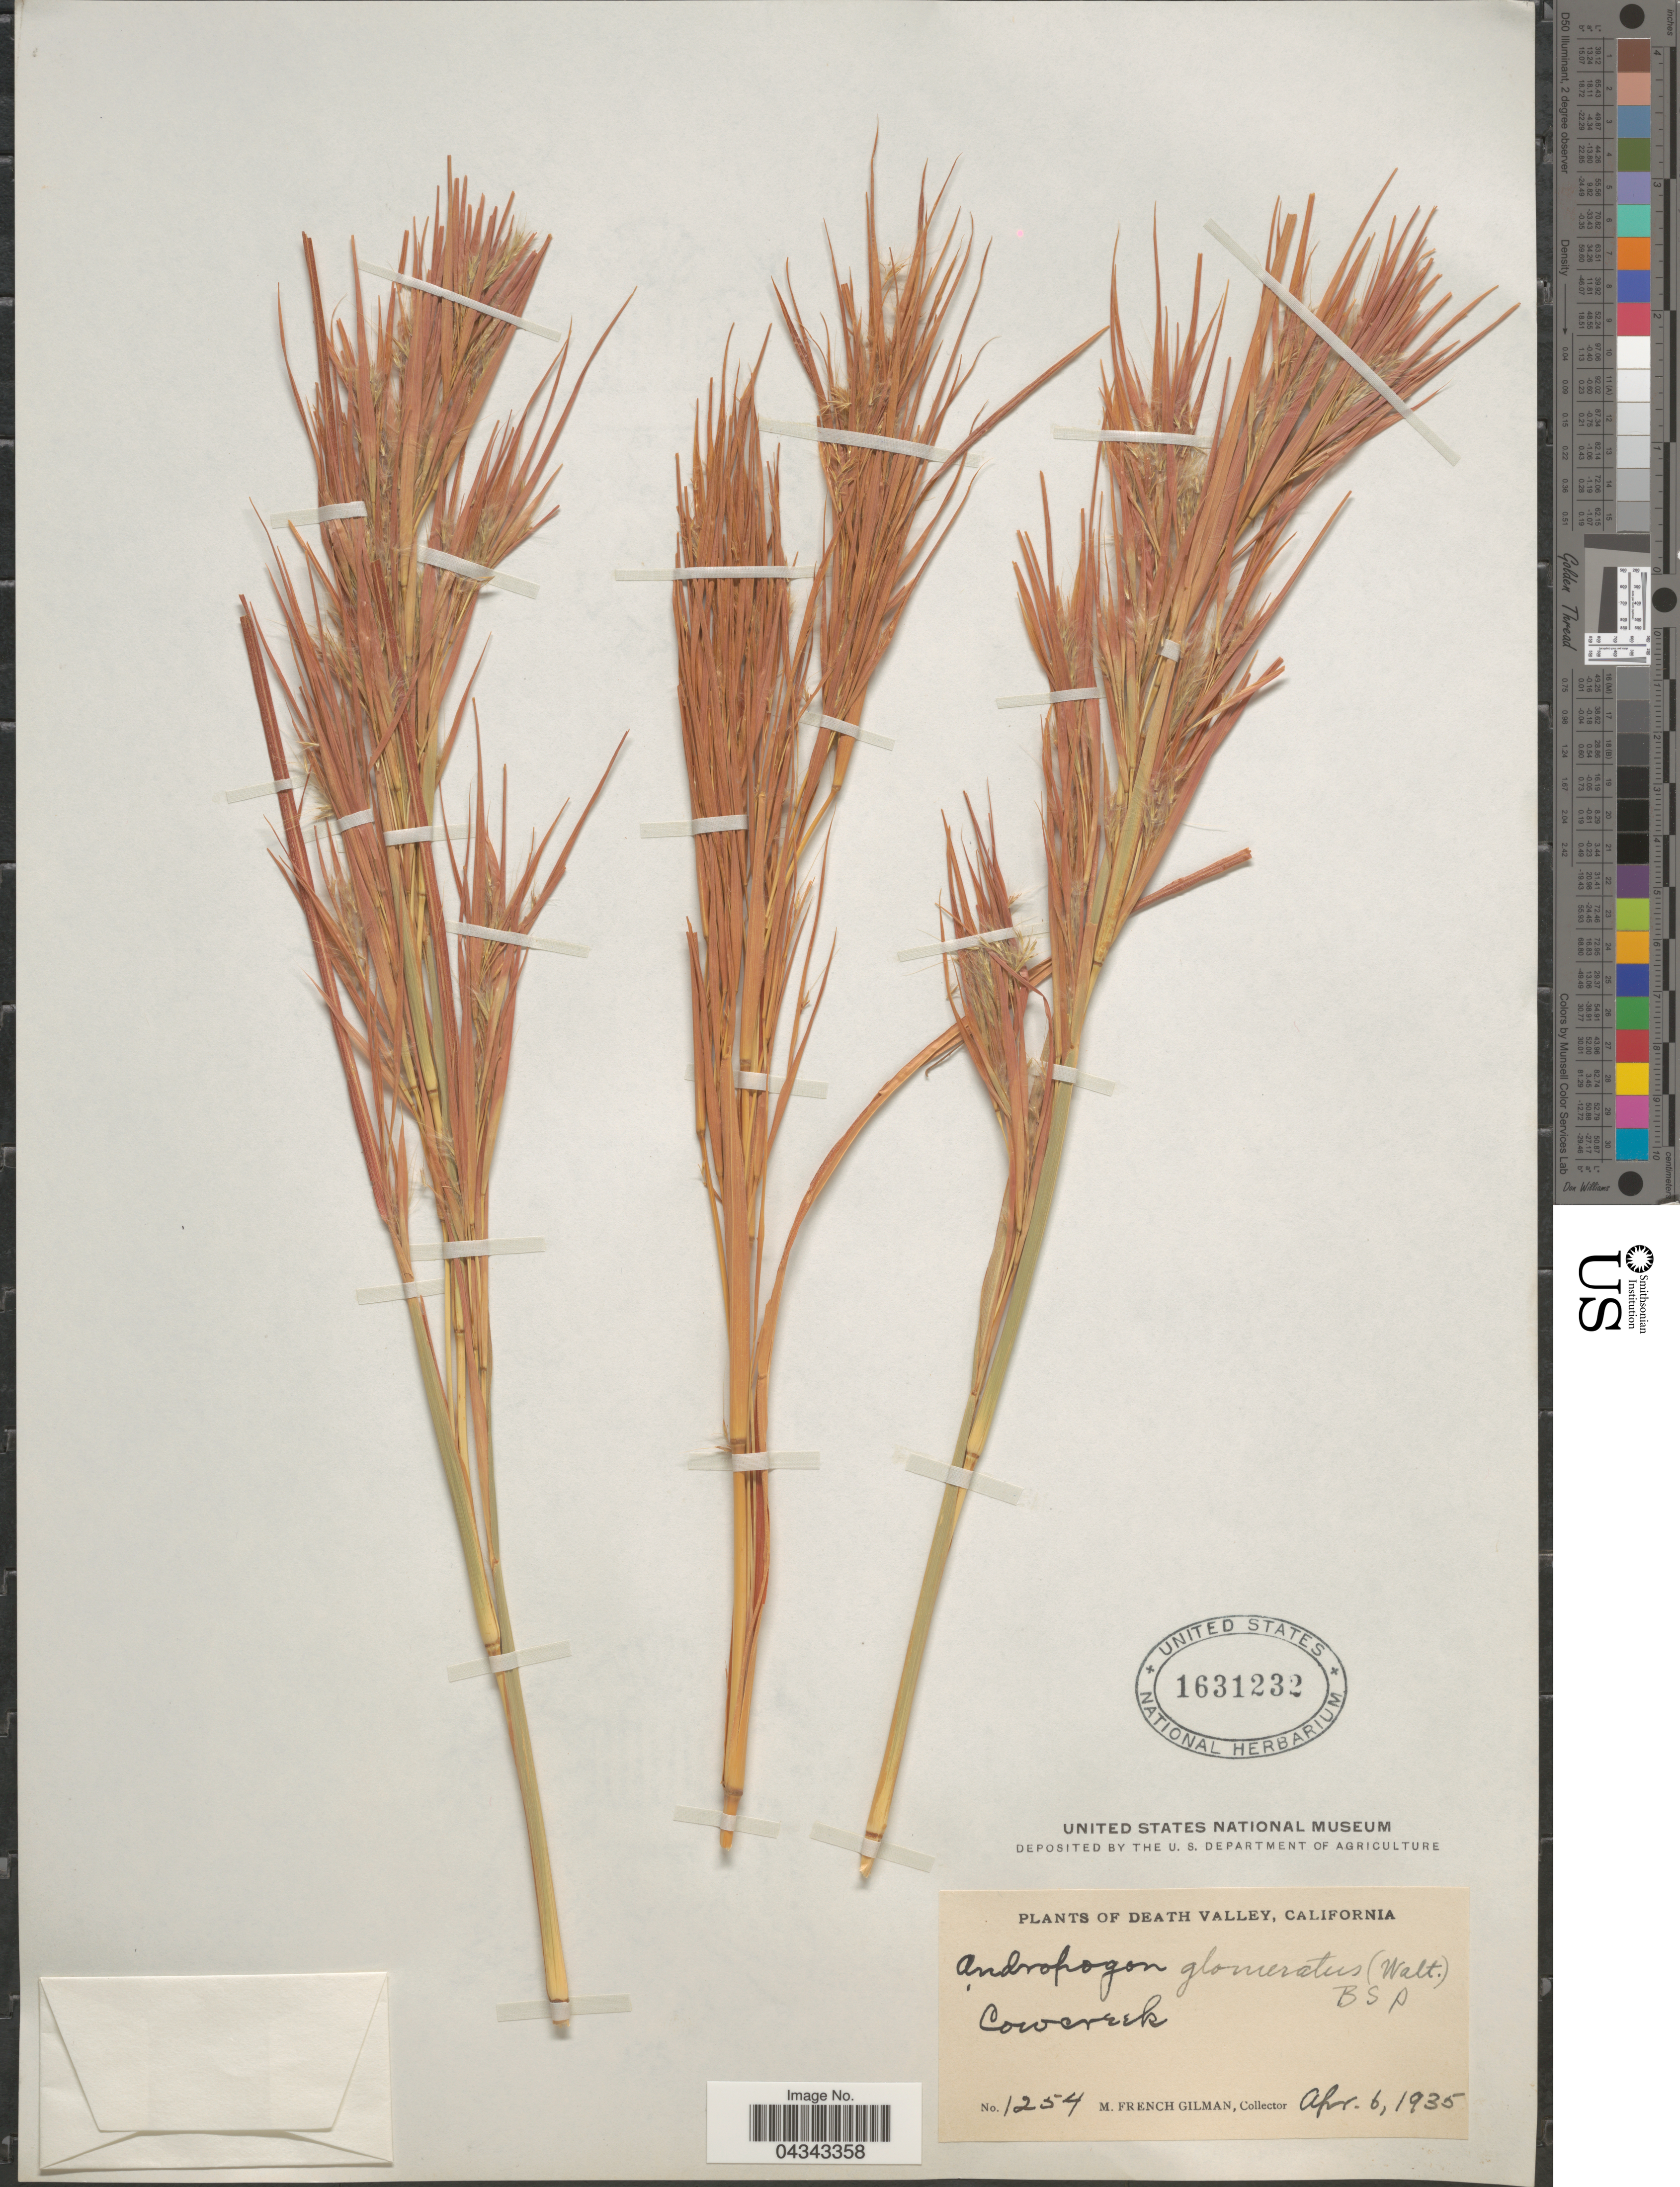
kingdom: Plantae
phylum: Tracheophyta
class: Liliopsida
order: Poales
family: Poaceae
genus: Andropogon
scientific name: Andropogon glomeratus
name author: (Walter) Britton, Stearns & Poggenb.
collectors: M. F. Gilman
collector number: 1254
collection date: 1935-04-06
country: United States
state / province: California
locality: Death Valley. Cowcreek.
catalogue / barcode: US 1631232